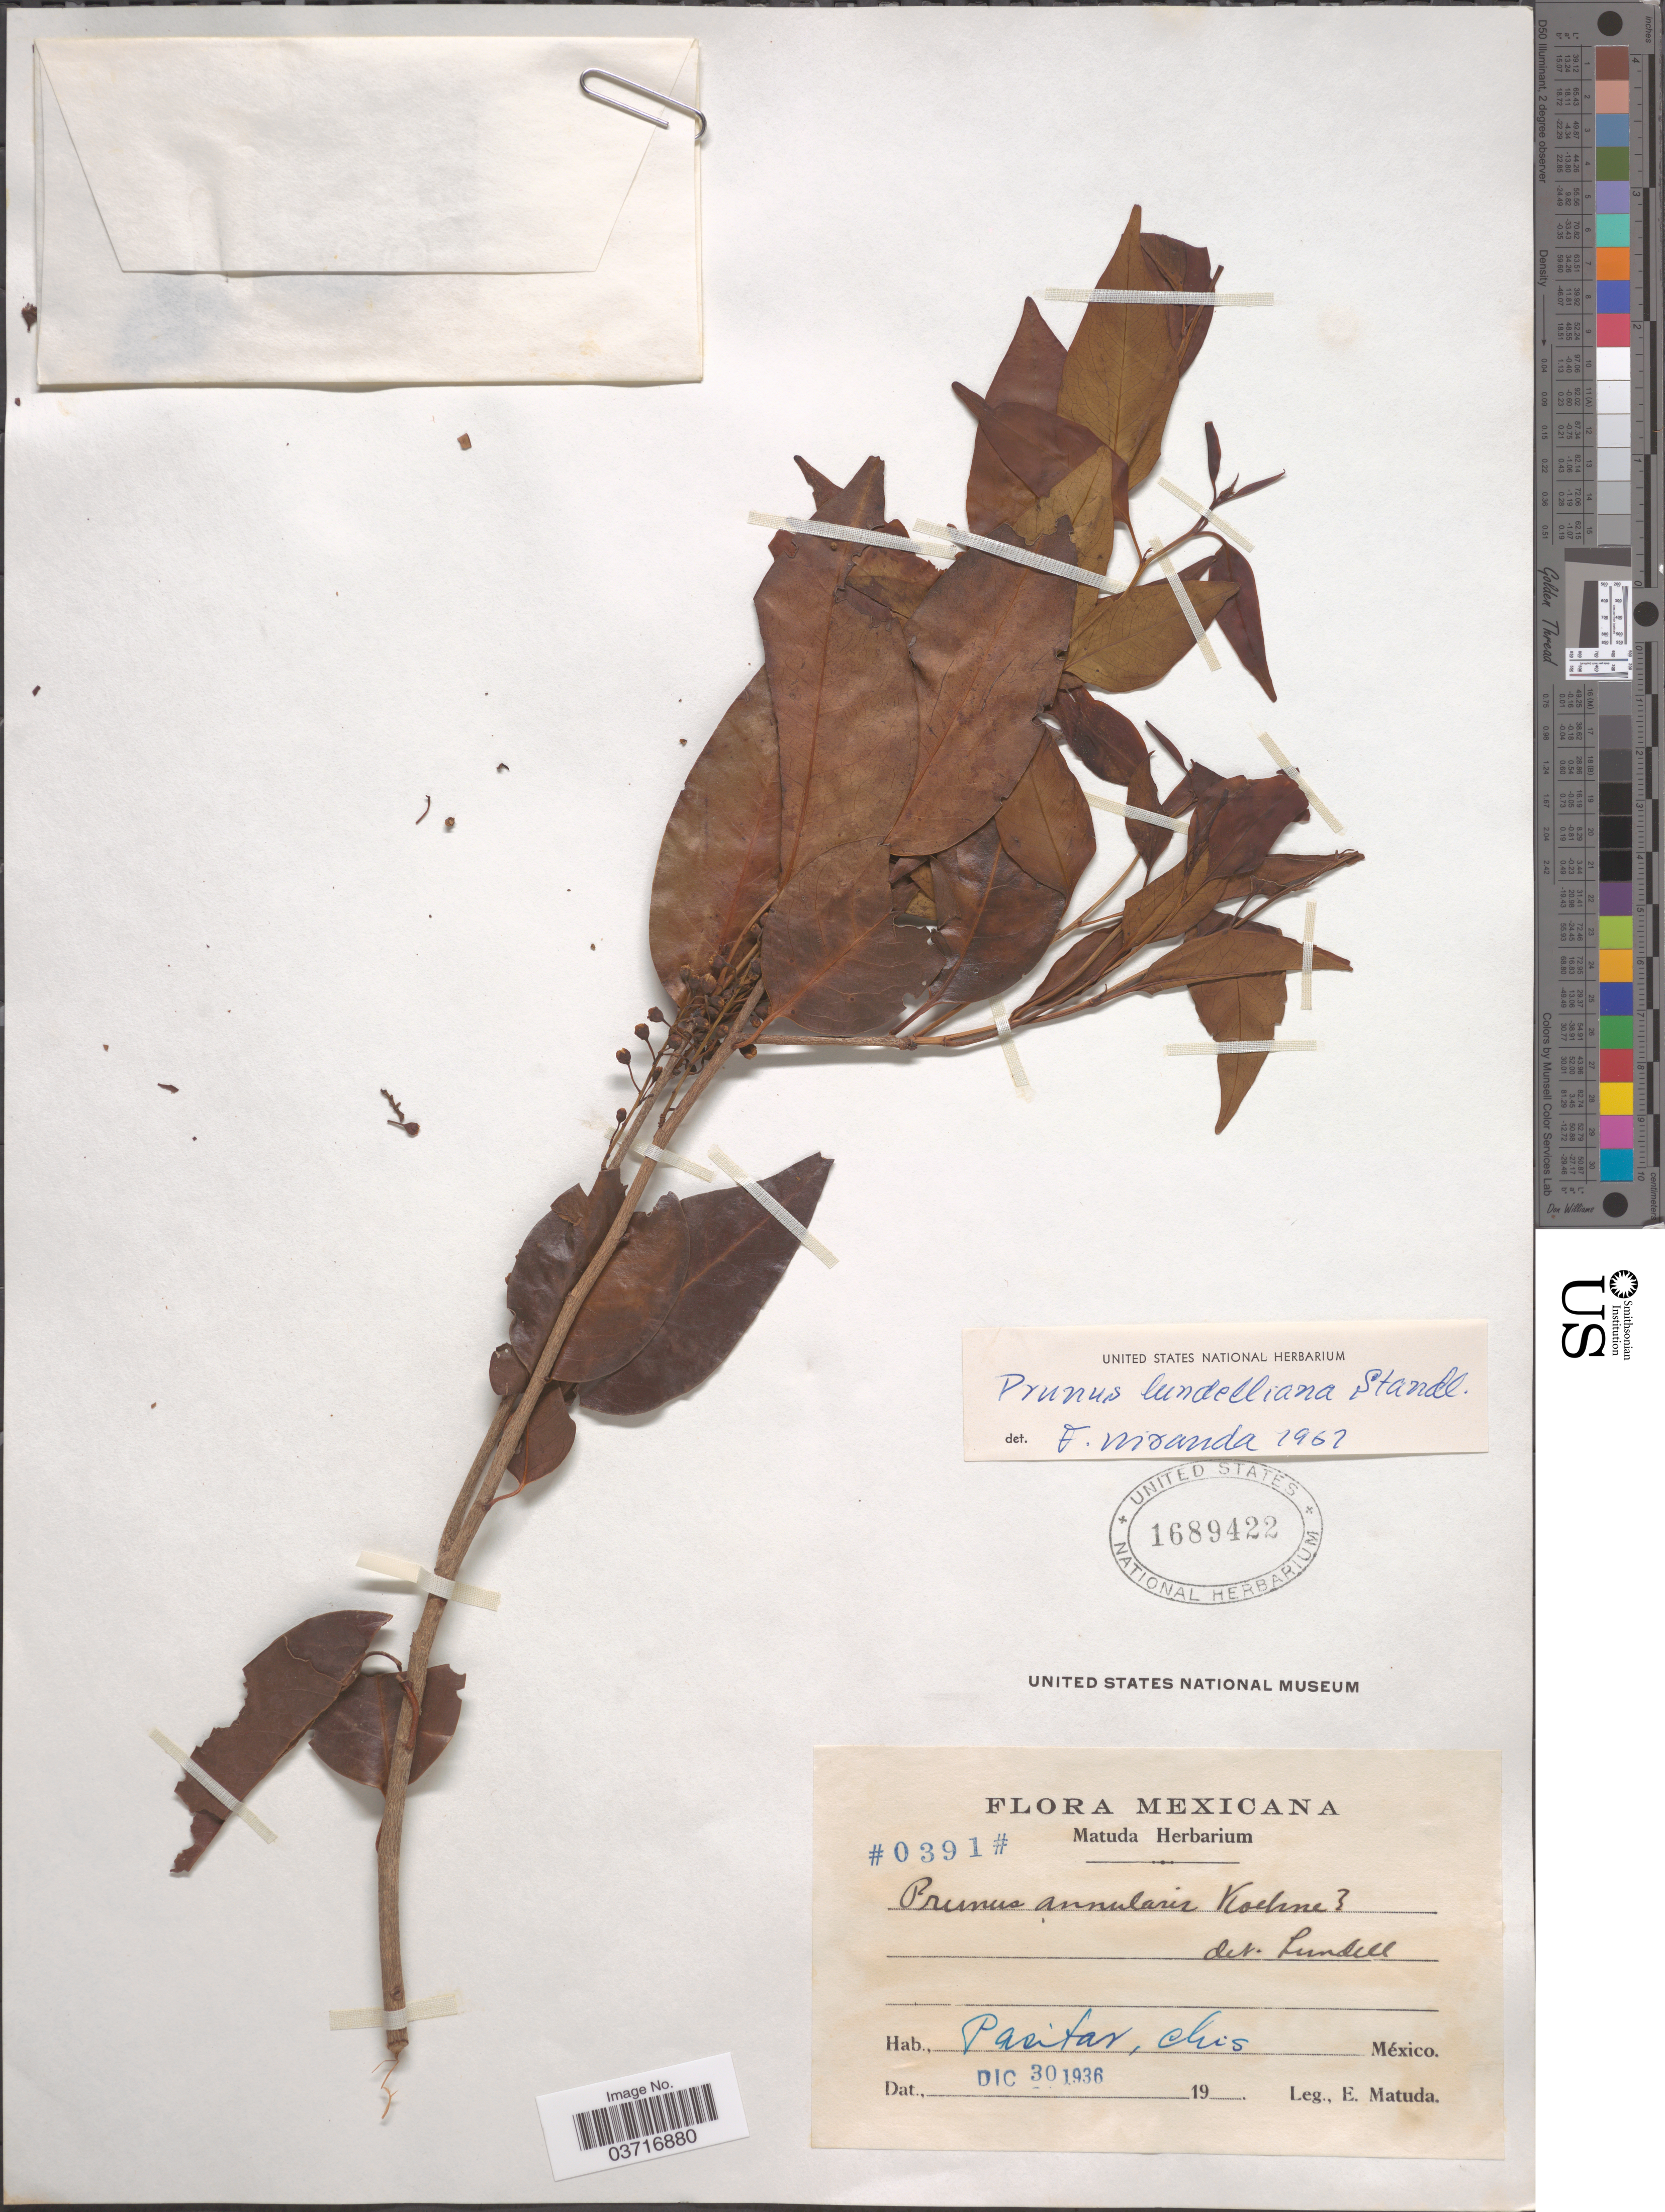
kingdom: Plantae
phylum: Tracheophyta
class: Magnoliopsida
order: Rosales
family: Rosaceae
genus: Prunus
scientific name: Prunus lundelliana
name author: Standl.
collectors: E. Matuda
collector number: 0391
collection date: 1936-12-30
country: Mexico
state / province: Chiapas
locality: Pasitar, Chis.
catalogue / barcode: US 1689422